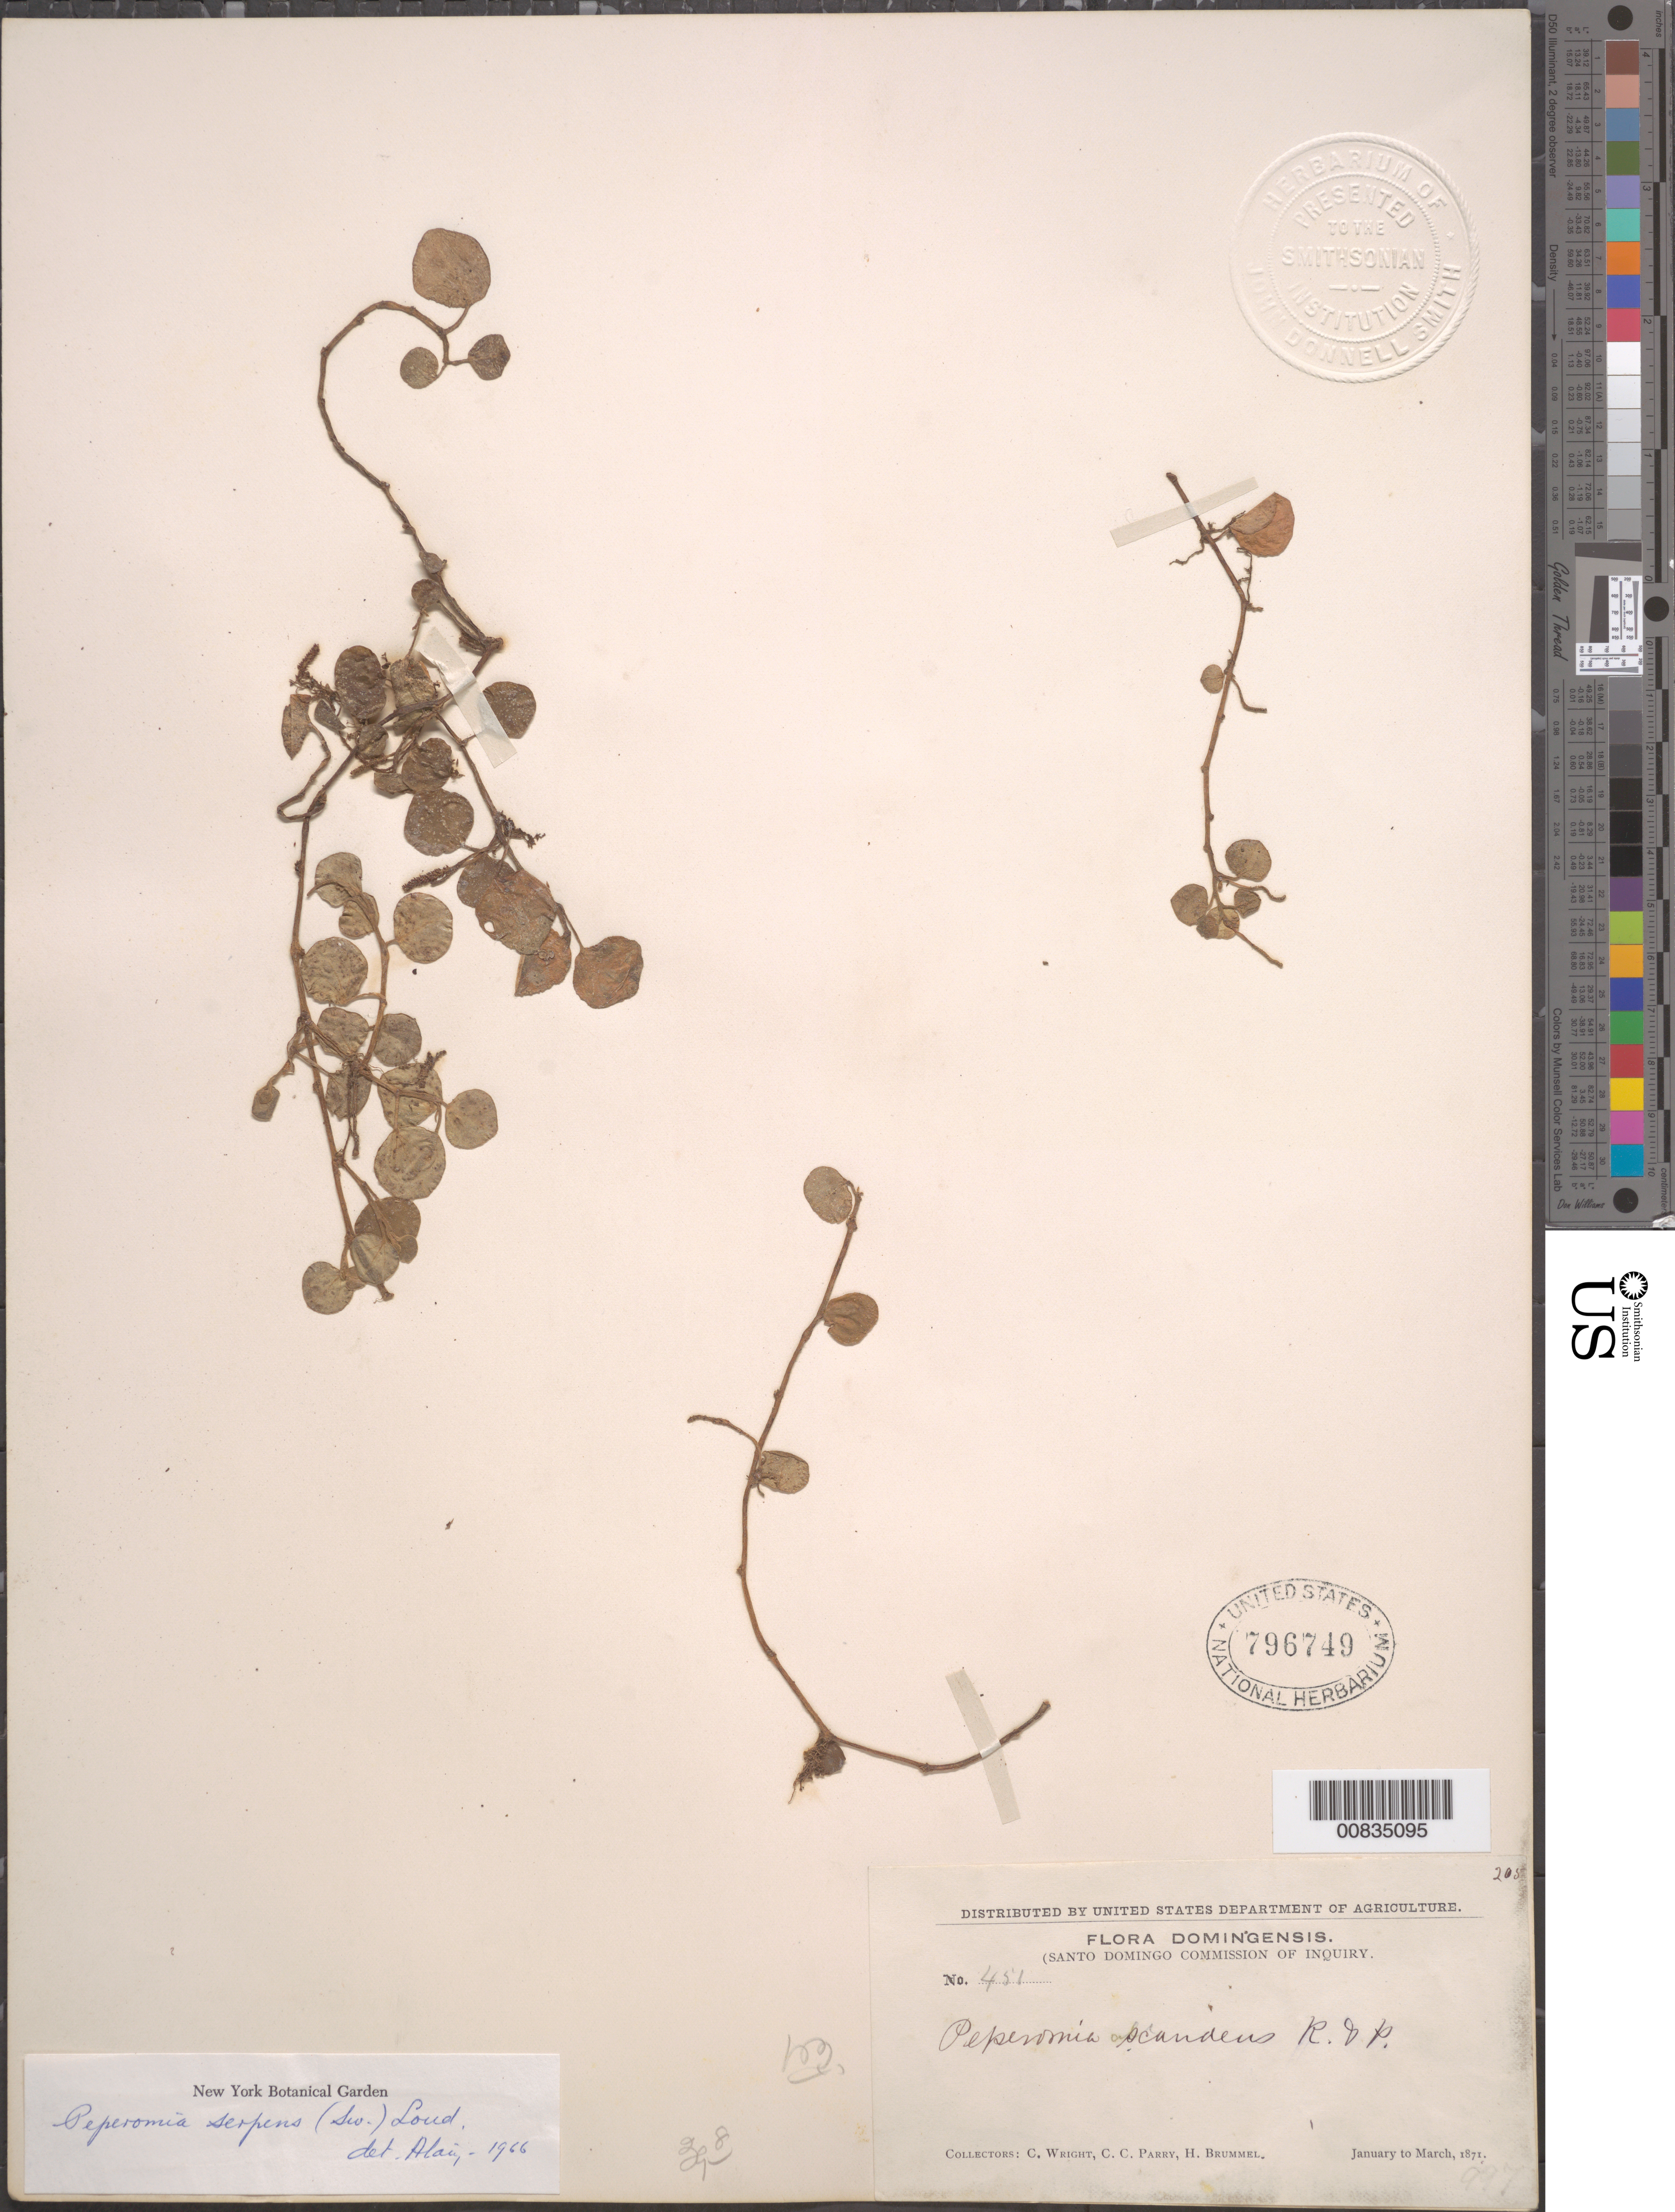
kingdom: Plantae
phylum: Tracheophyta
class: Magnoliopsida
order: Piperales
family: Piperaceae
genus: Peperomia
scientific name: Peperomia serpens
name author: (Sw.) Loudon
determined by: Liogier, Alain H.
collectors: C. Wright, C. C. Parry & H. Brummel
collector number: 451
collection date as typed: Jan 1871 to -- Mar 1871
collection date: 1871-01/1871-03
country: Dominican Republic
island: Hispaniola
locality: Dominican Republic.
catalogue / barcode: US 796749